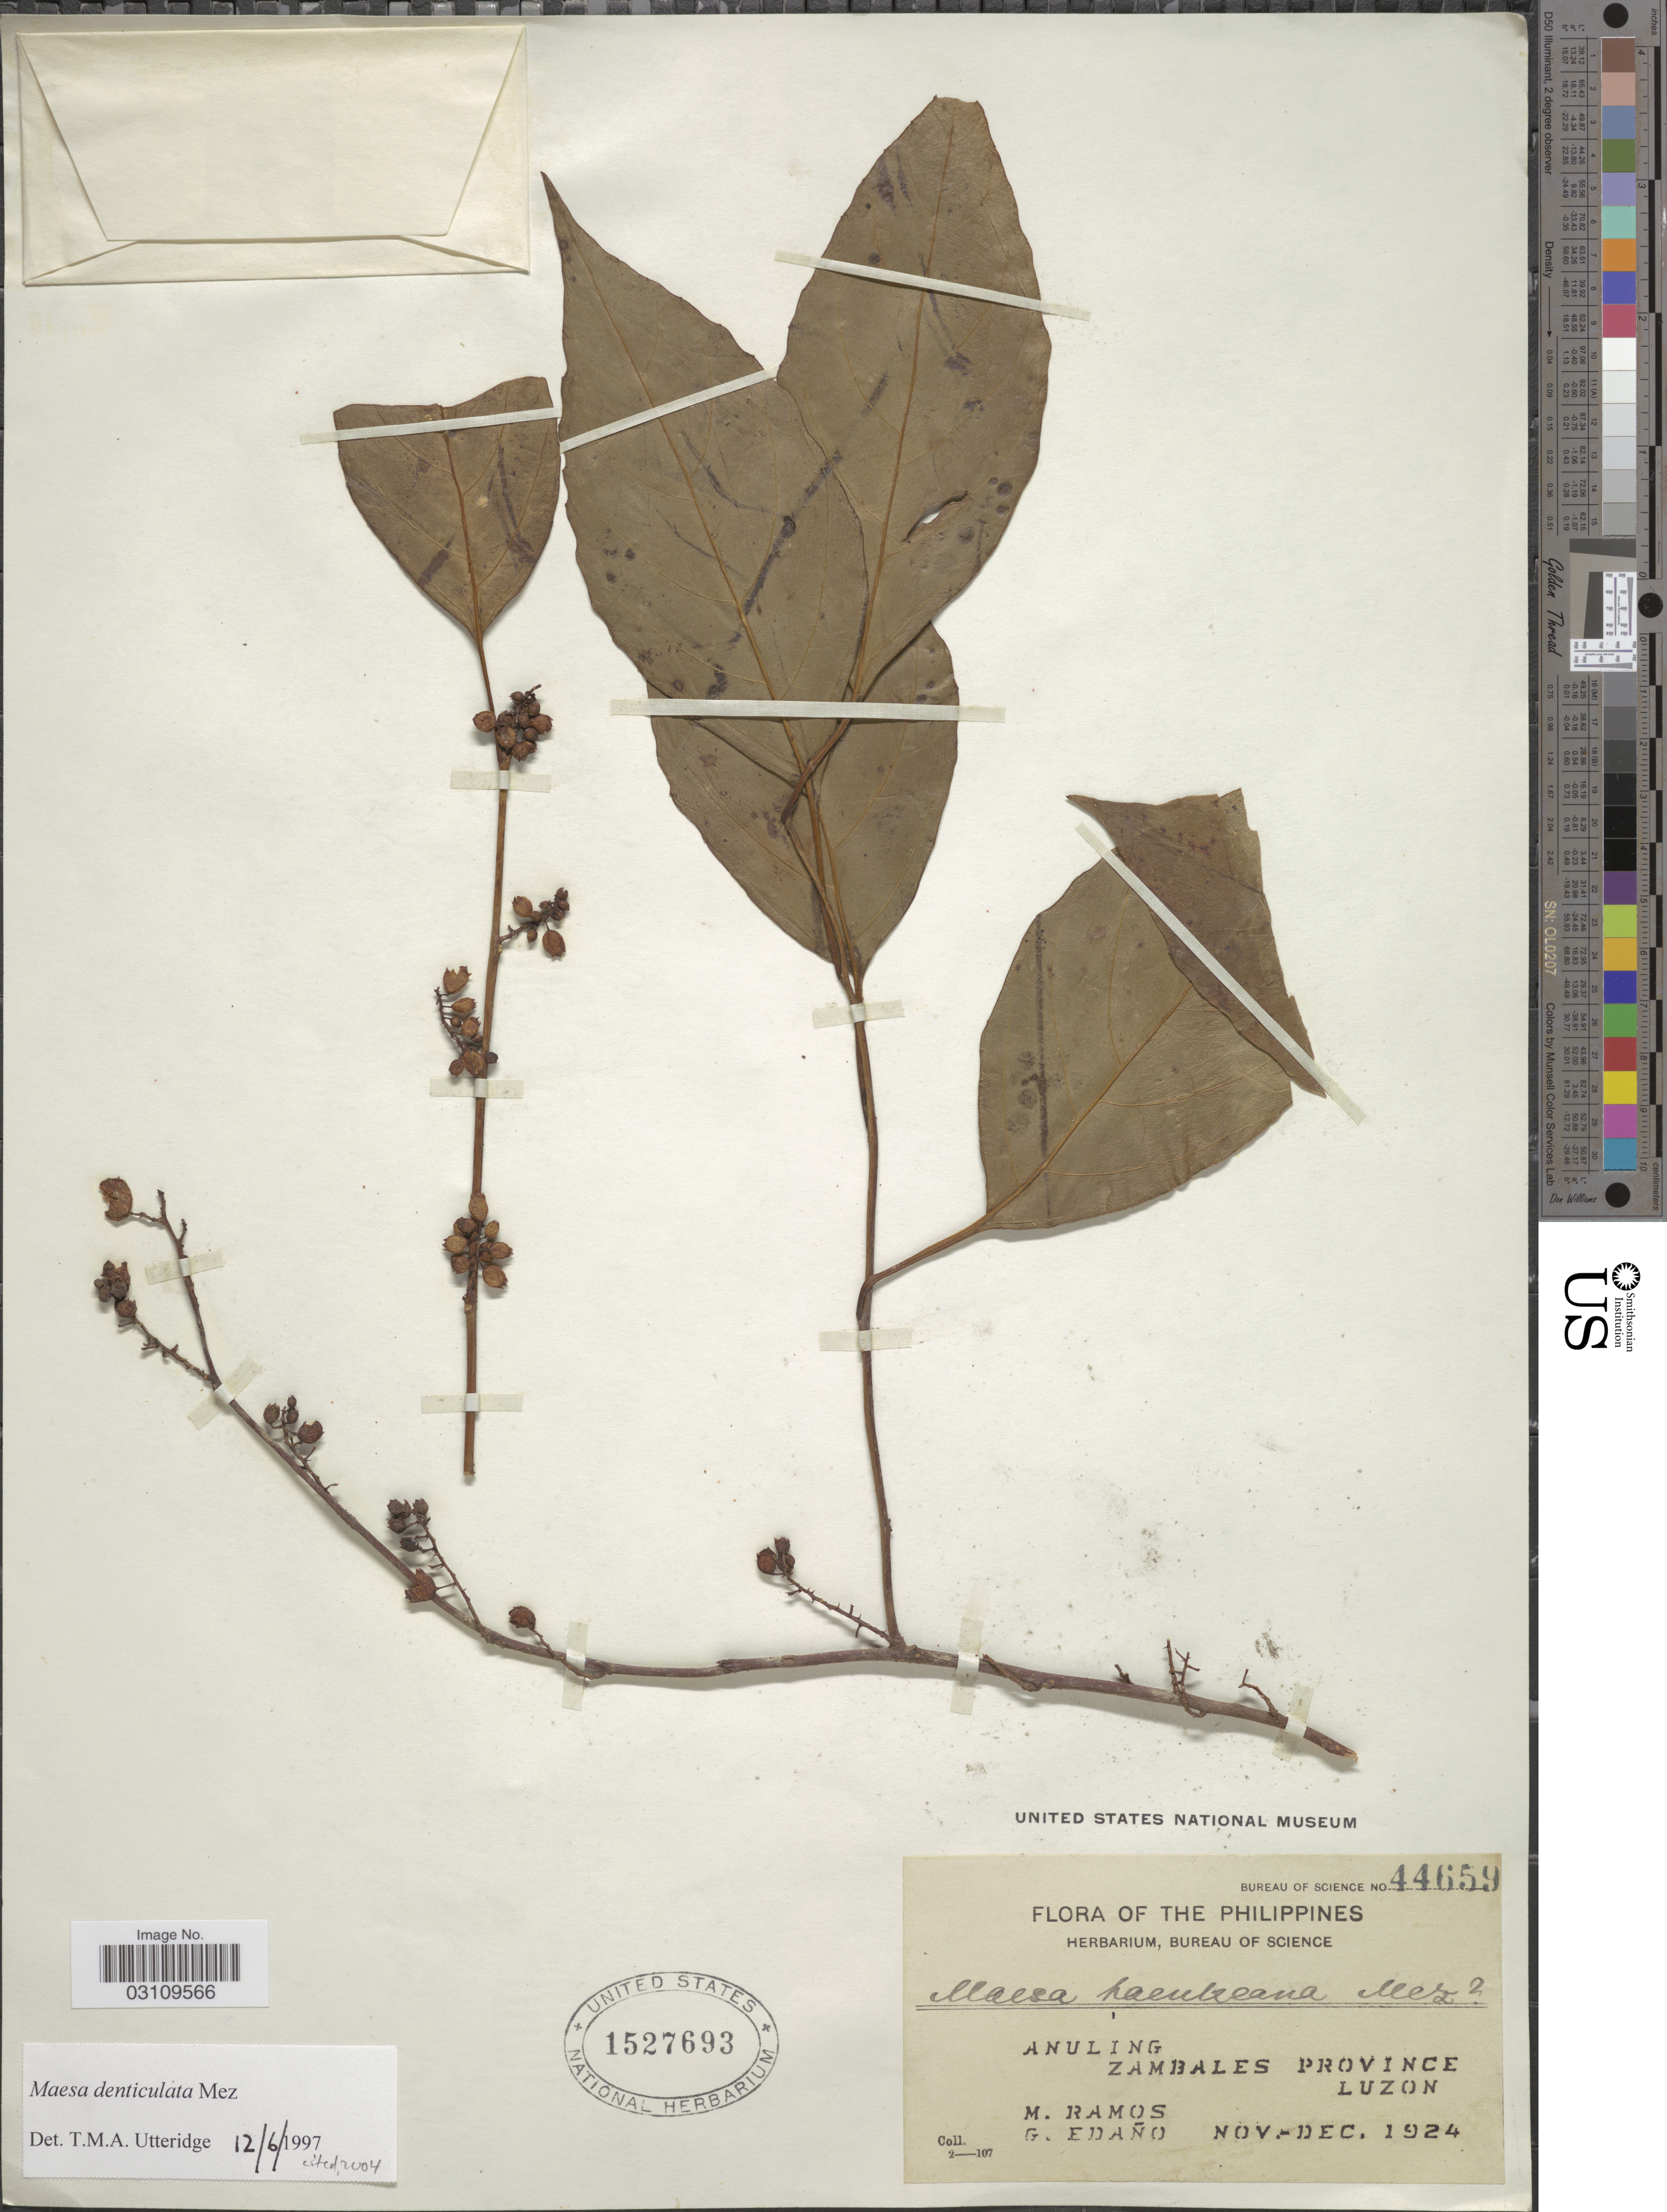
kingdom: Plantae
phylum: Tracheophyta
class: Magnoliopsida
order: Ericales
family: Primulaceae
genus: Maesa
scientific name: Maesa denticulata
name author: Mez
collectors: M. Ramos & G. Edaño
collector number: Bureau of Science 44659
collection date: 1924-11/1924-12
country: Philippines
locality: Anuling, Zambales Province, Luzon.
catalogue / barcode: US 1527693